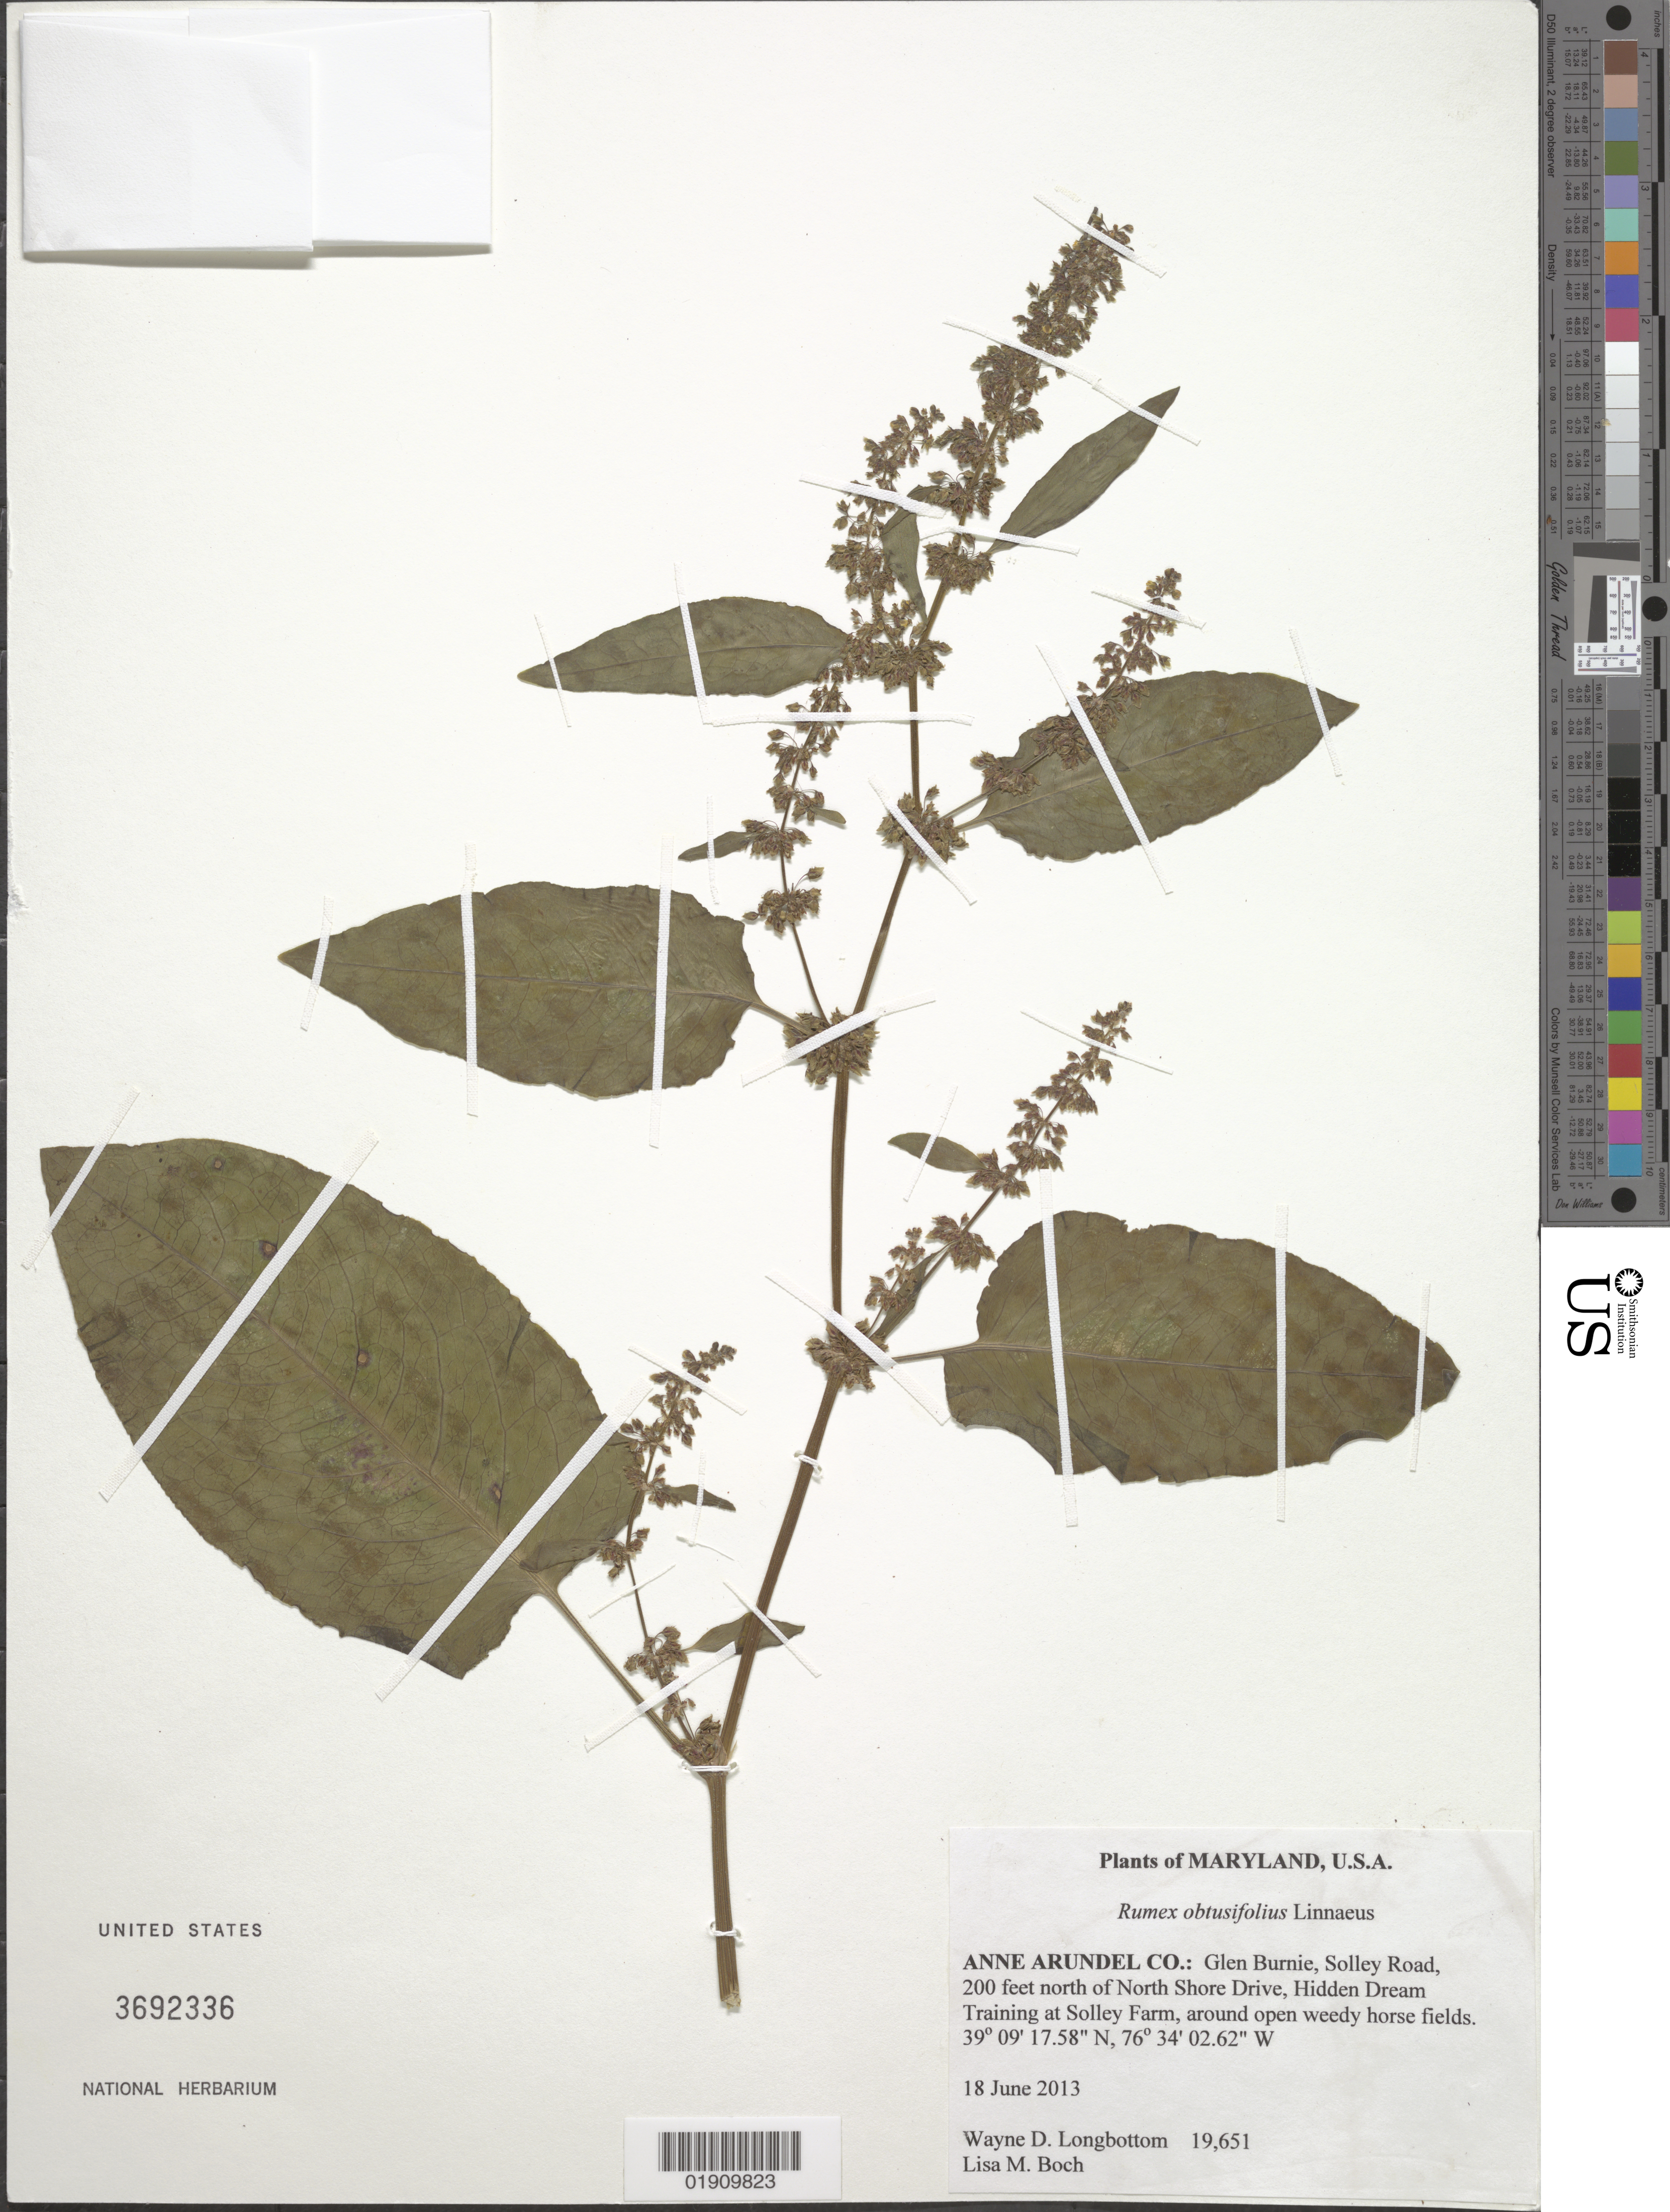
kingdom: Plantae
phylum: Tracheophyta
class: Magnoliopsida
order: Caryophyllales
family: Polygonaceae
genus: Rumex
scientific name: Rumex obtusifolius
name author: L.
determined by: Longbottom, W. D.; Boch, Lisa M.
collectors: W. D. Longbottom & L.M. Boch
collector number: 19651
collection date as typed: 18 June 2013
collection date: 2013-06-18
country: United States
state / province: Maryland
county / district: Anne Arundel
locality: Glen Burnie, Solley Road, 200 feet north of North Shore Drive, Hidden Dream Training at Solley Farm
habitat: around open weedy horse fields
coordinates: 39°09'17.58" N, 76°34'02.62"W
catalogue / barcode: US 3692336